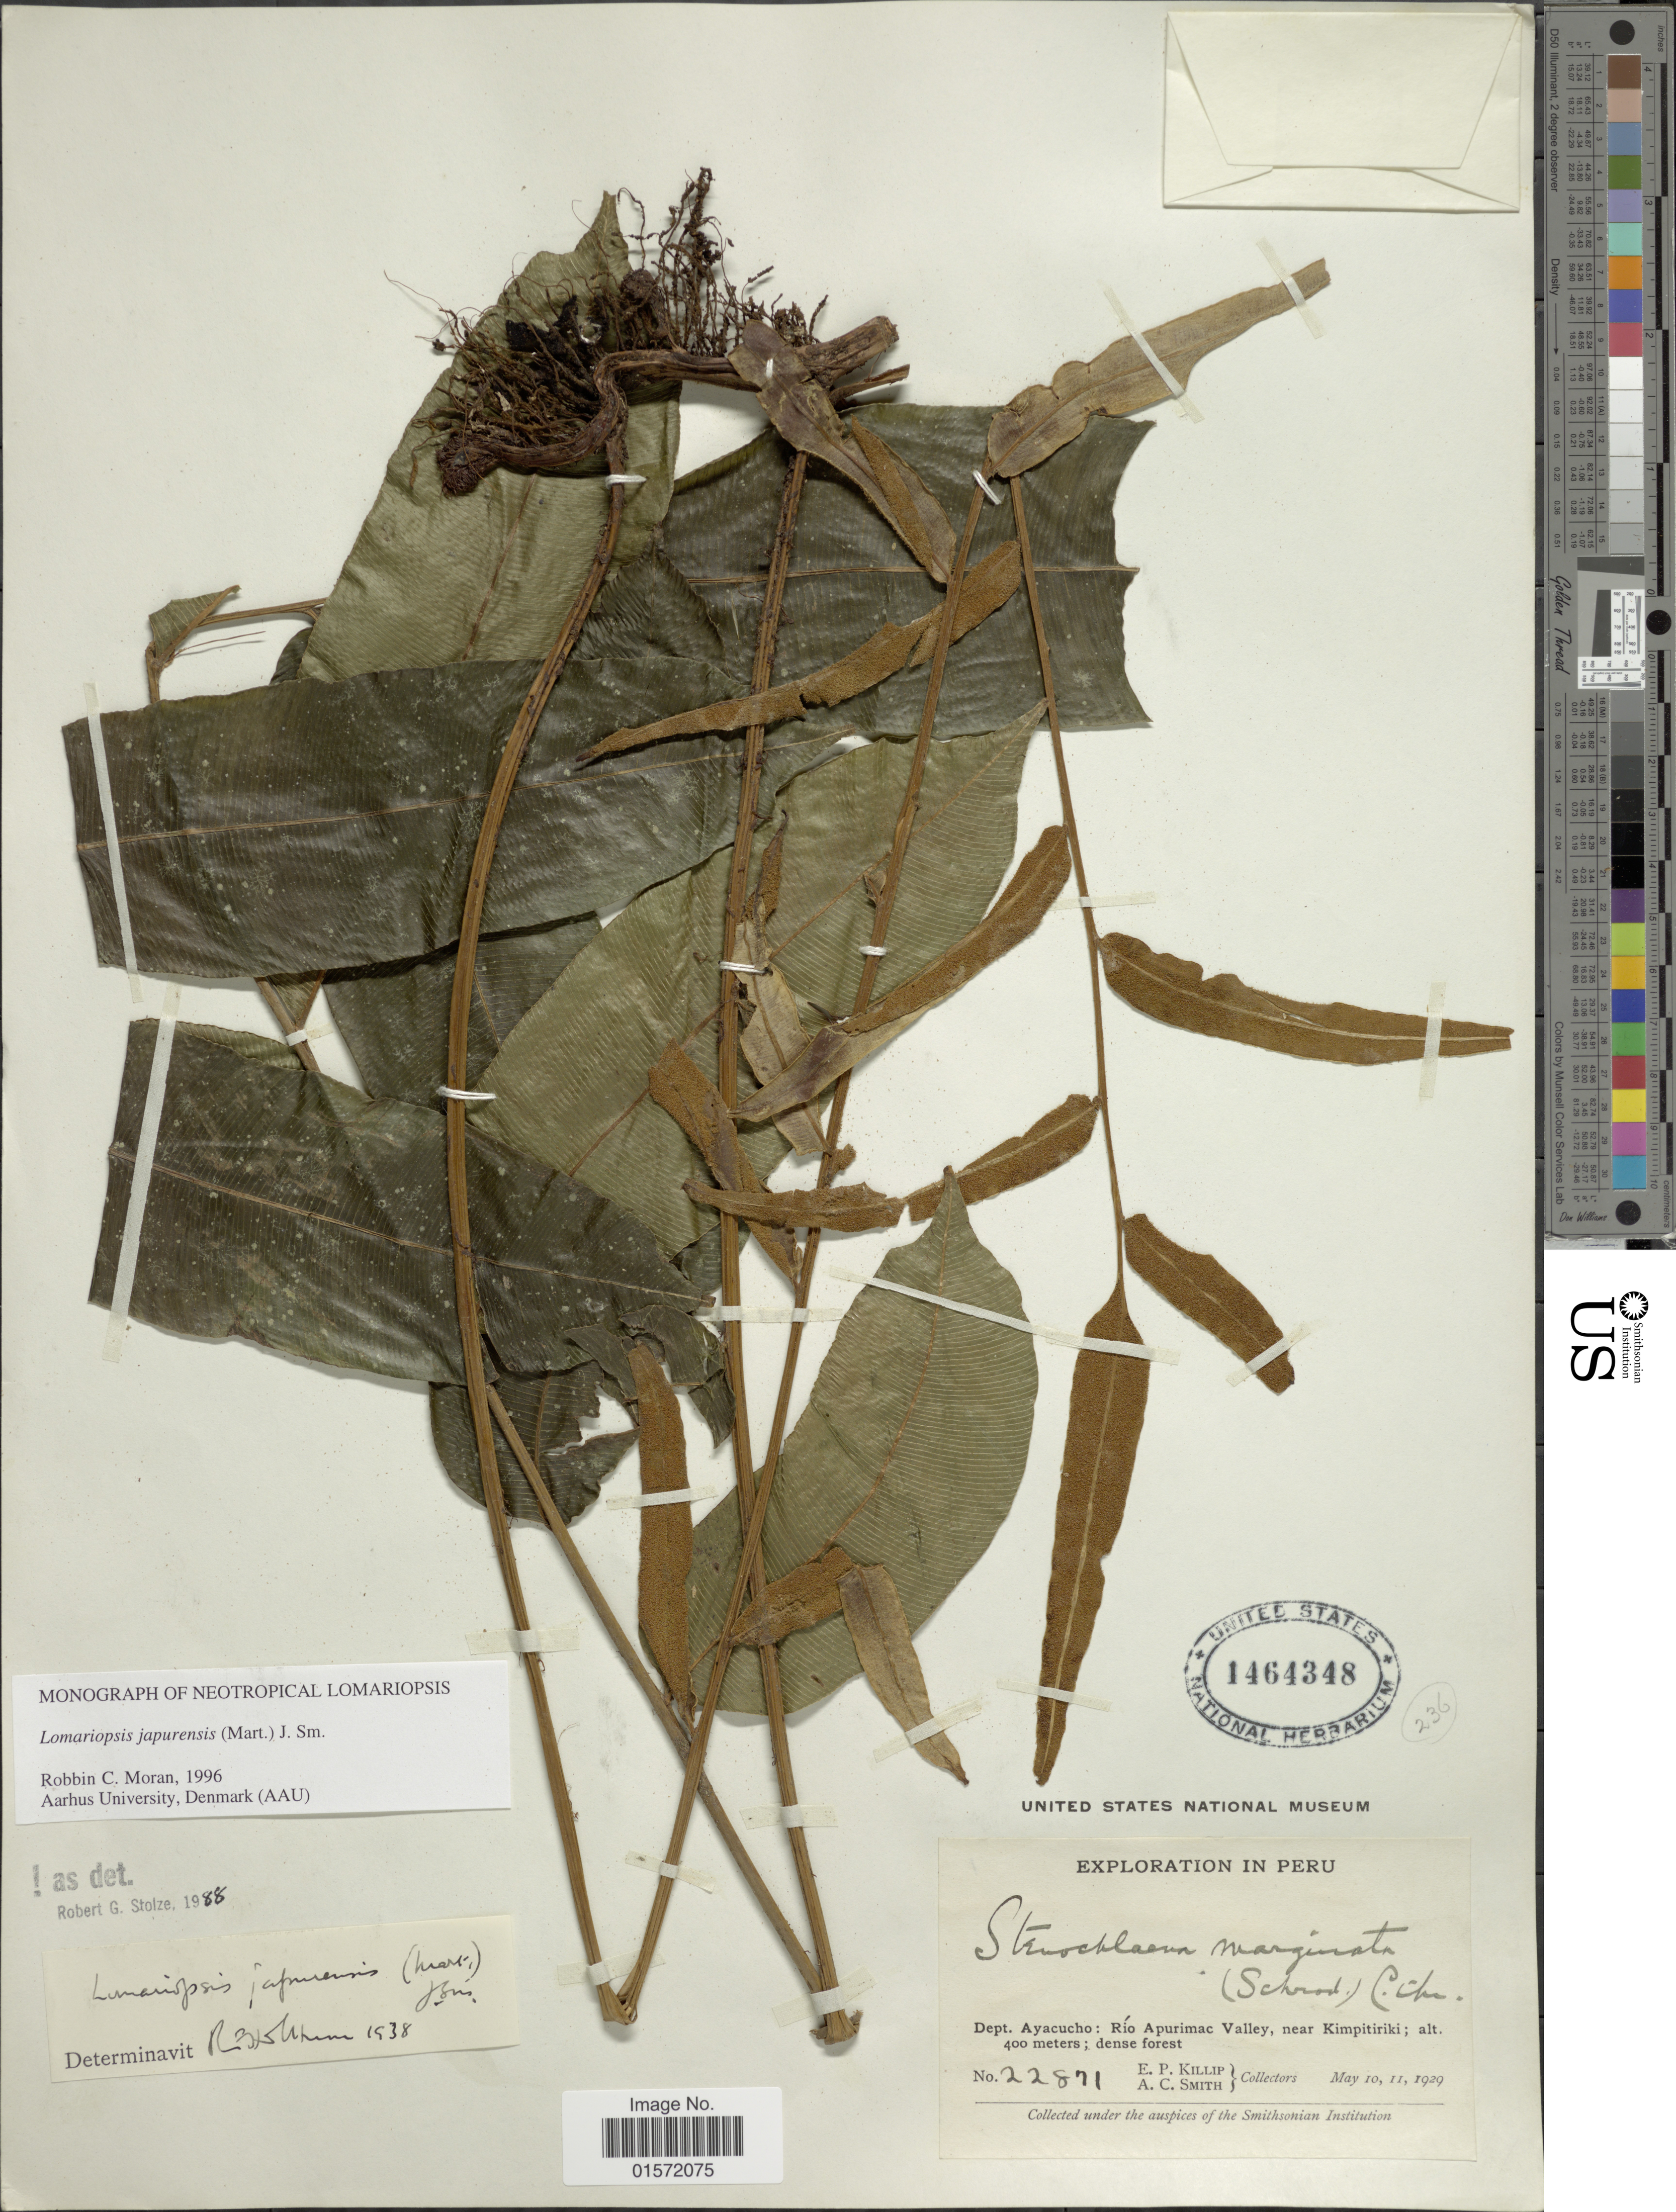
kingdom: Plantae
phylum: Tracheophyta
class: Polypodiopsida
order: Polypodiales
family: Lomariopsidaceae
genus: Lomariopsis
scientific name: Lomariopsis japurensis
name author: (Mart.) J. Sm.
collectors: E. P. Killip & A. C. Smith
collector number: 22871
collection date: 1929-05-10/1929-05-11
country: Peru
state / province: Ayacucho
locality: Río Apurimac Valley, near Kimpitiriki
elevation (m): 400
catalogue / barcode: US 1464348